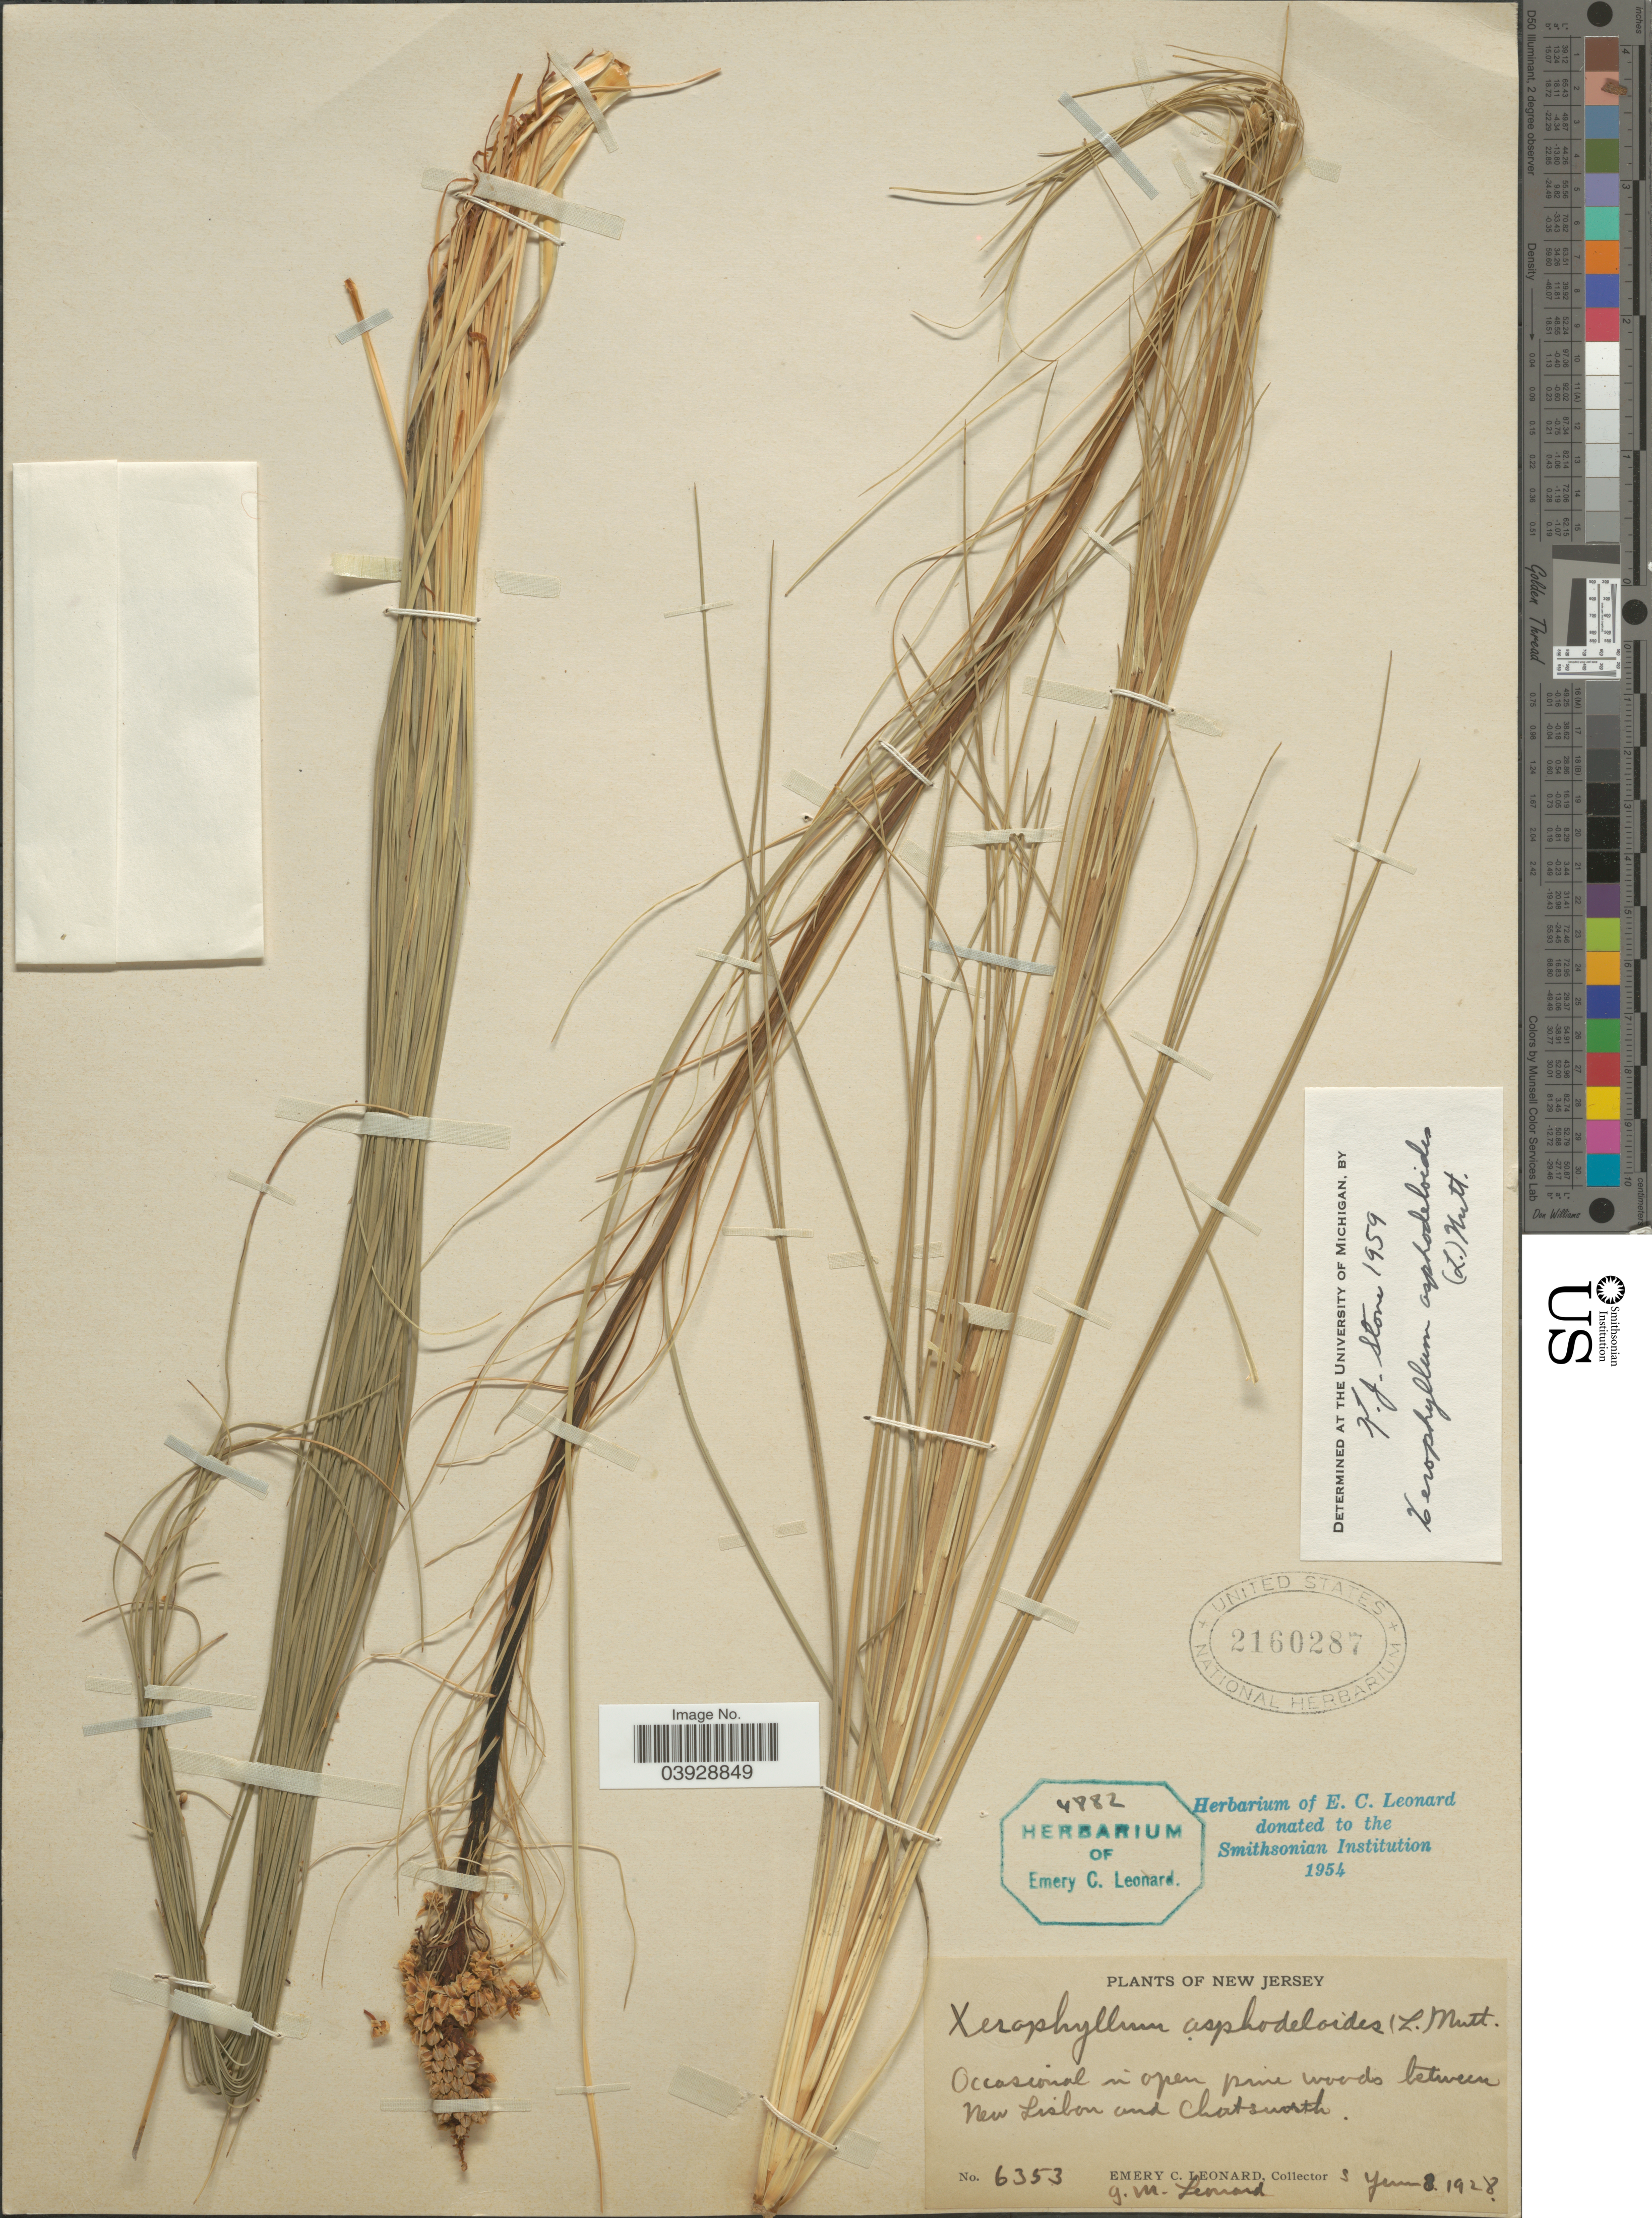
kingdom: Plantae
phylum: Tracheophyta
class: Liliopsida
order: Liliales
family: Melanthiaceae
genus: Xerophyllum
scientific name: Xerophyllum asphodeloides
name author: (L.) Nutt.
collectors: E. C. Leonard & G. M. Leonard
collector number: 6353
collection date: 1928-06-08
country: United States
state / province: New Jersey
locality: Between New Lisbon and Chatsworth.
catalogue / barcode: US 2160287